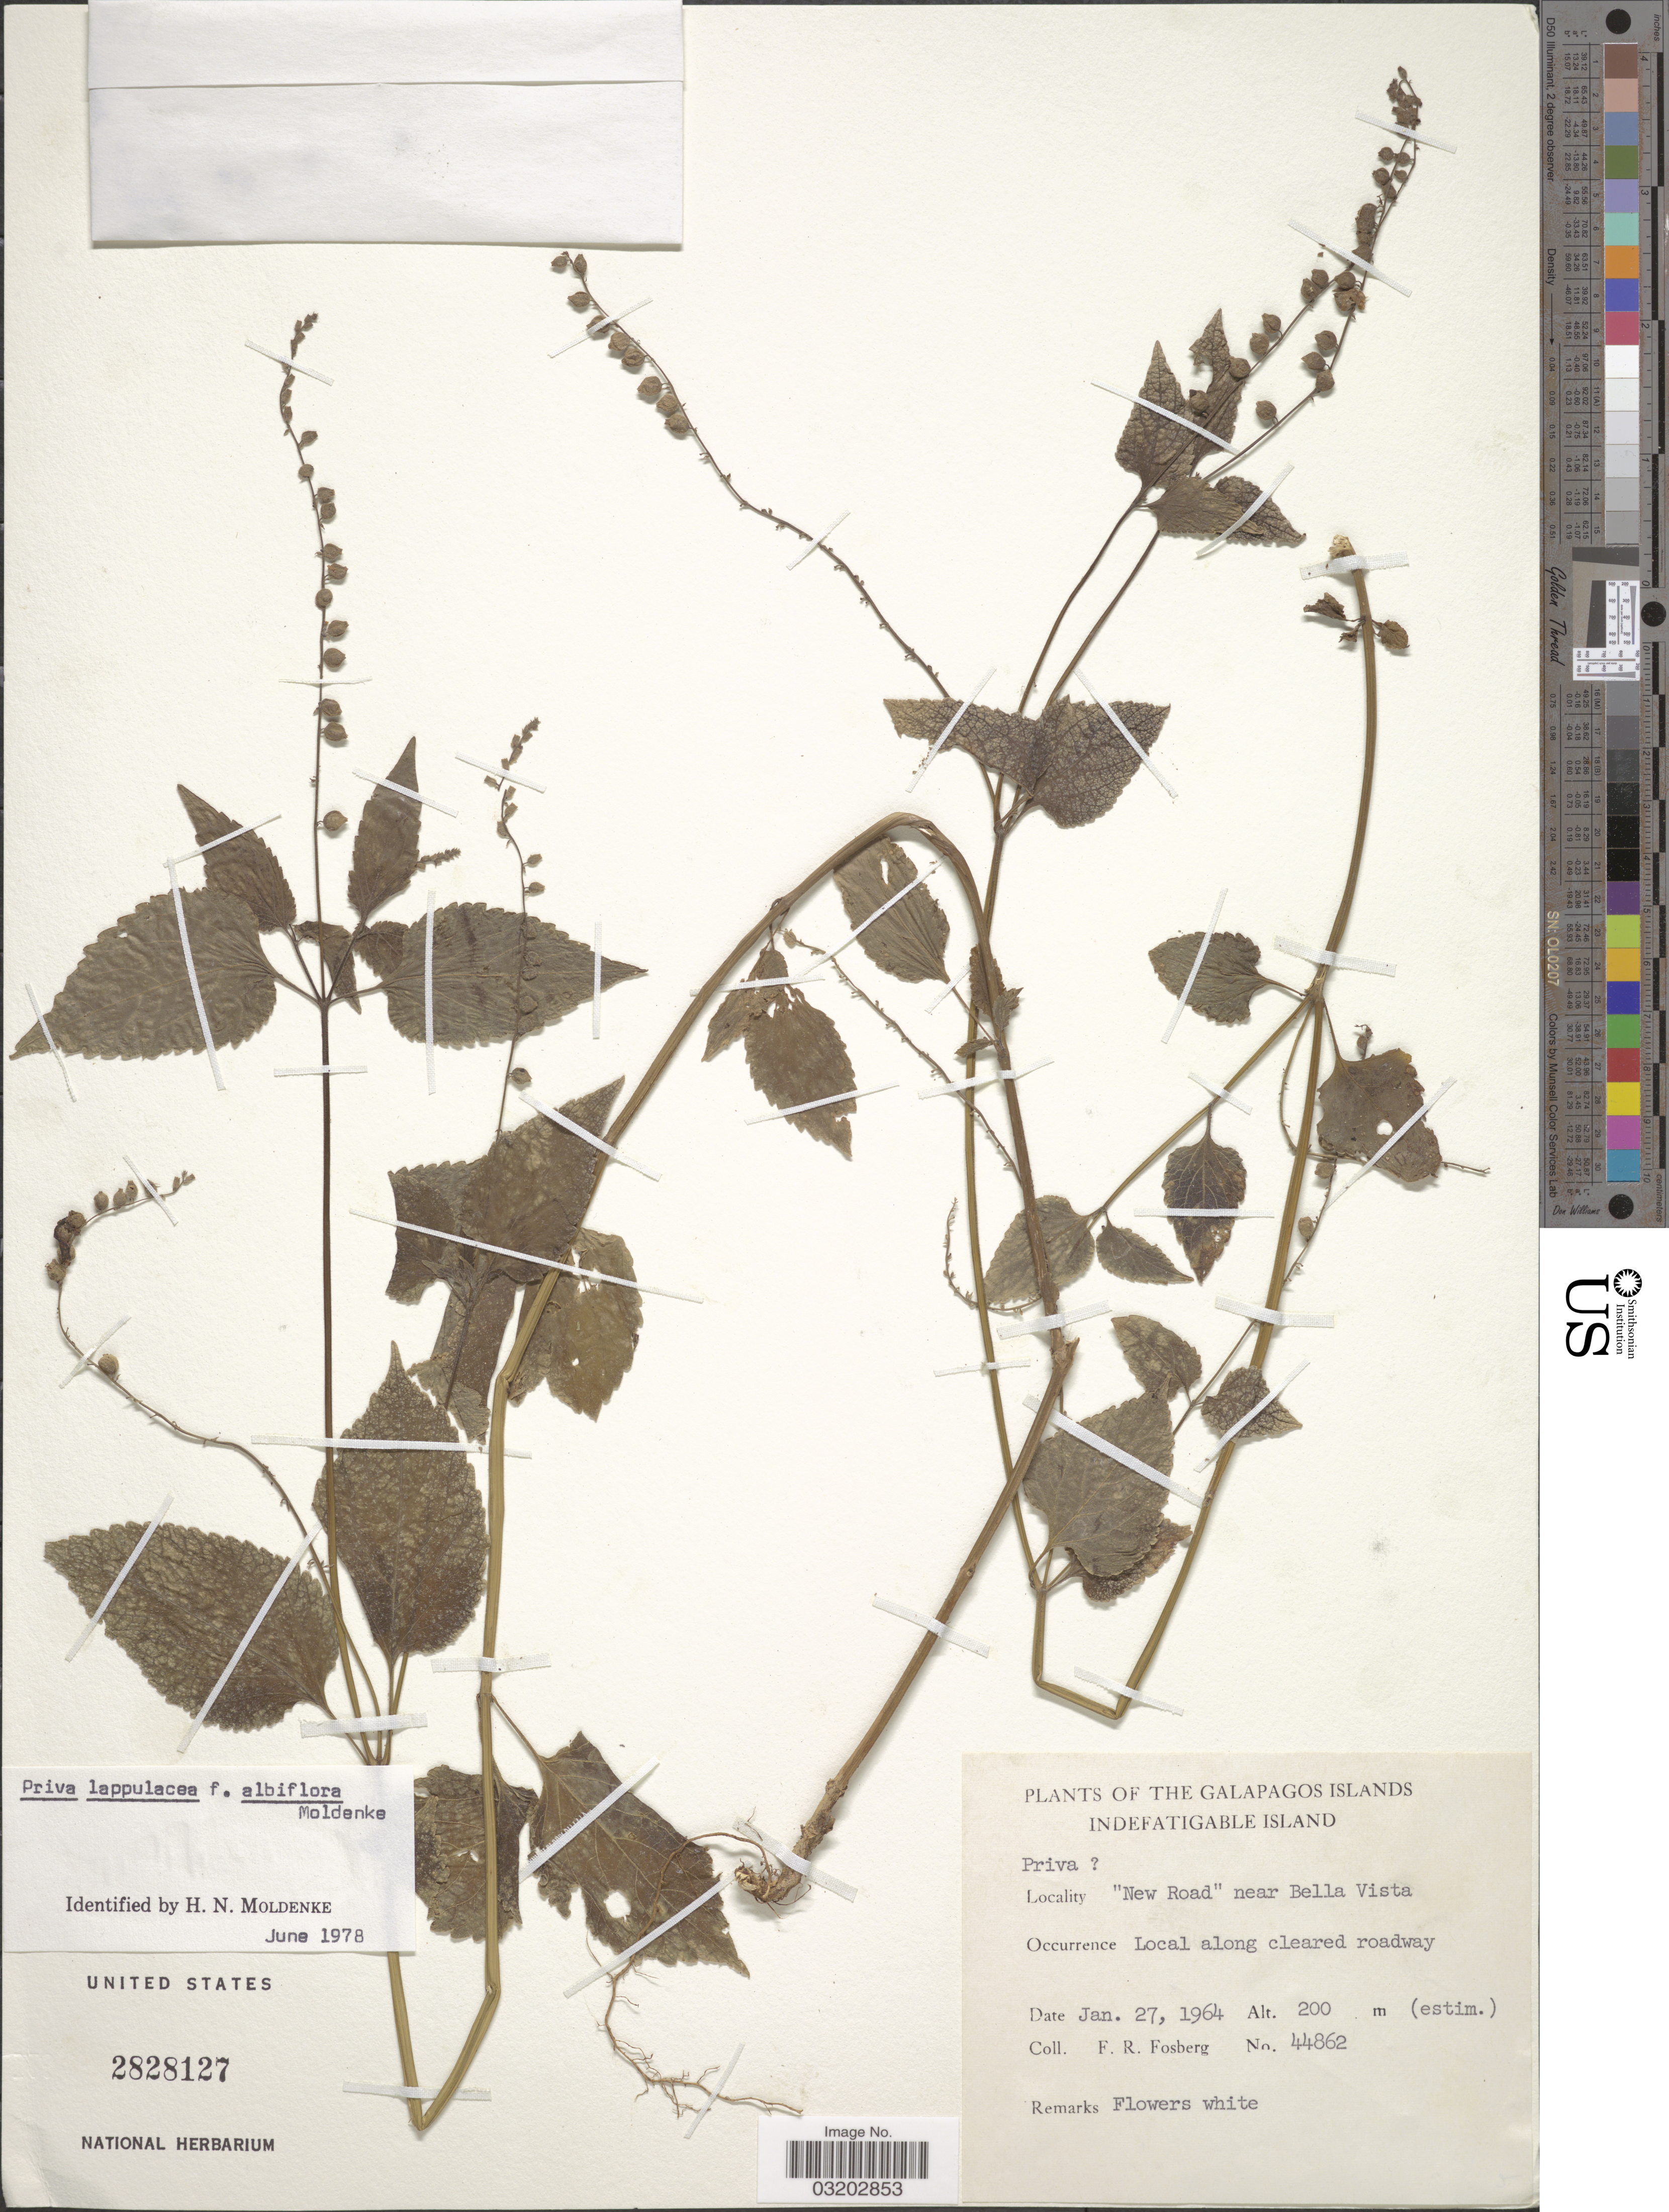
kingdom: Plantae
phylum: Tracheophyta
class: Magnoliopsida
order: Lamiales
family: Verbenaceae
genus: Priva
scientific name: Priva lappulacea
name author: (L.) Pers.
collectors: F. R. Fosberg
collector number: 44862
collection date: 1964-01-27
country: Ecuador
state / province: Colón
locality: The Galapagos Islands. Indefatigable Island. "New Road" near Bella Vista.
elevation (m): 200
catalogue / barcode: US 2828127